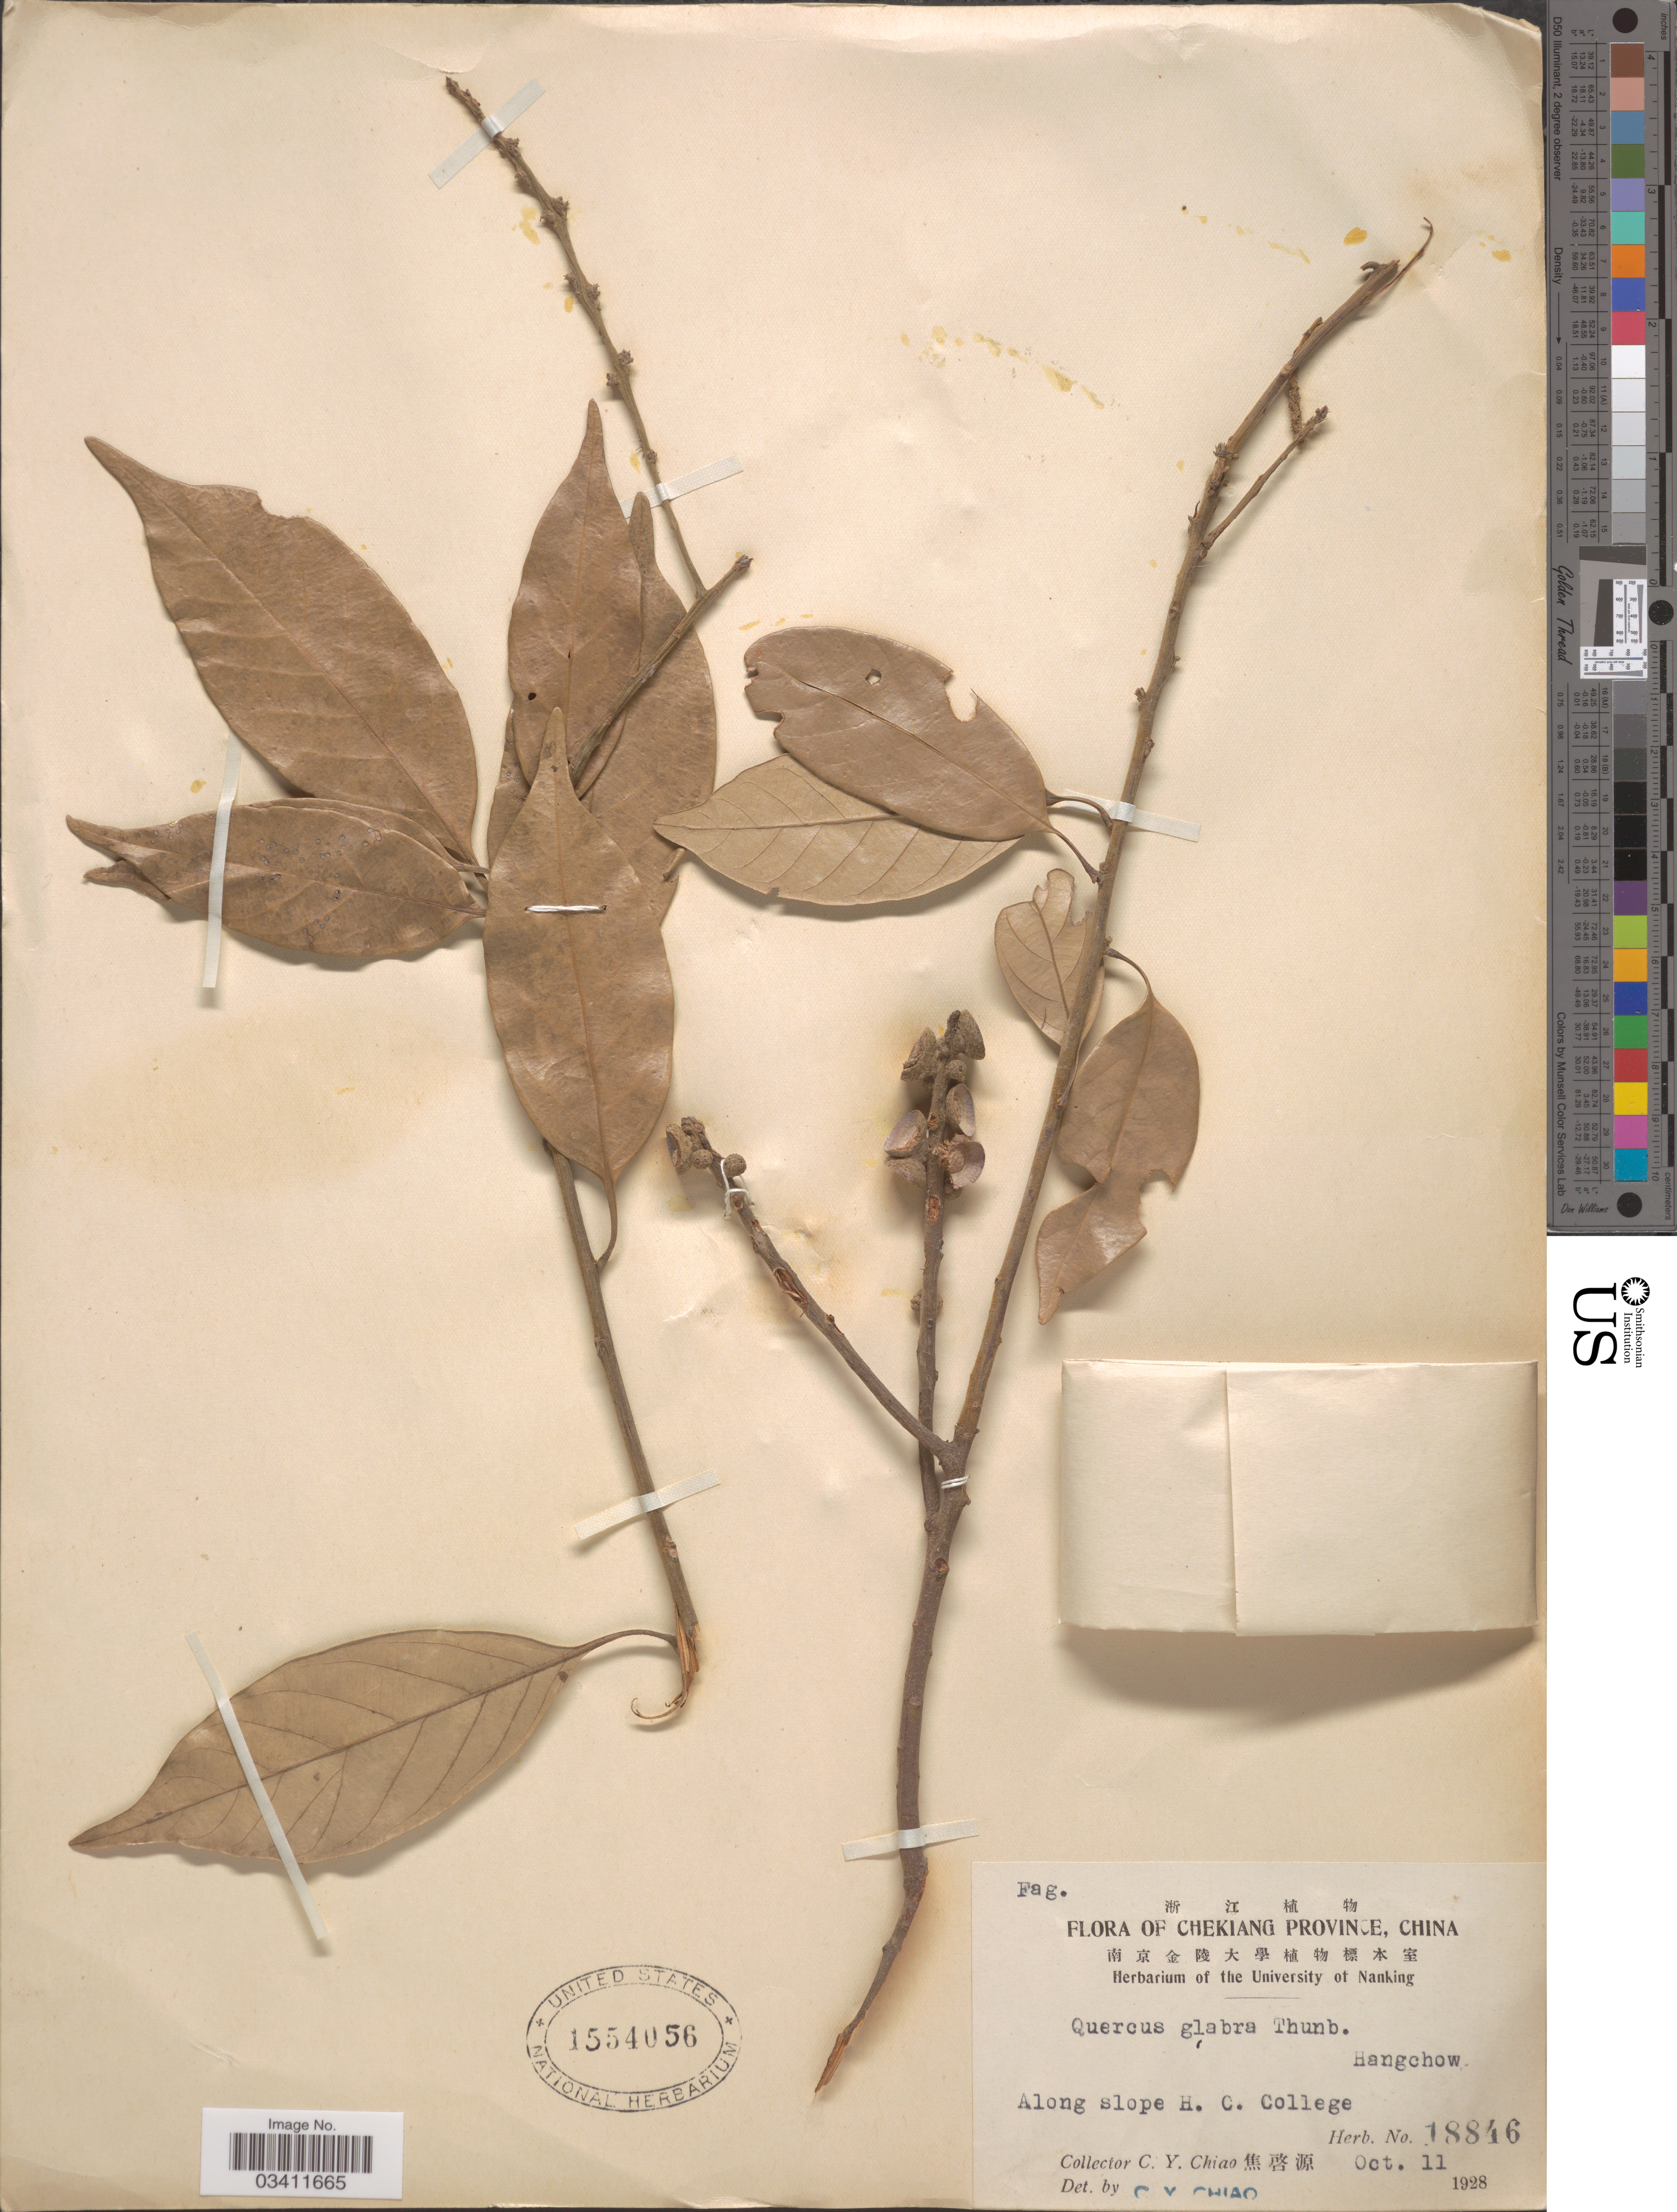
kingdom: Plantae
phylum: Tracheophyta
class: Magnoliopsida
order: Fagales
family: Fagaceae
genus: Lithocarpus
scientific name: Lithocarpus glaber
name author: (Thunb.) Nakai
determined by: Strong, Mark T., (BOT), Smithsonian Institution - National Museum of Natural History (UNITED STATES)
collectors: C. Y. Chiao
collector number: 18846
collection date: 1928-10-11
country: China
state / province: Zhejiang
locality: Chekiang Province. Along slope H. C. College. Hangchow.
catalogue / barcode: US 1554056